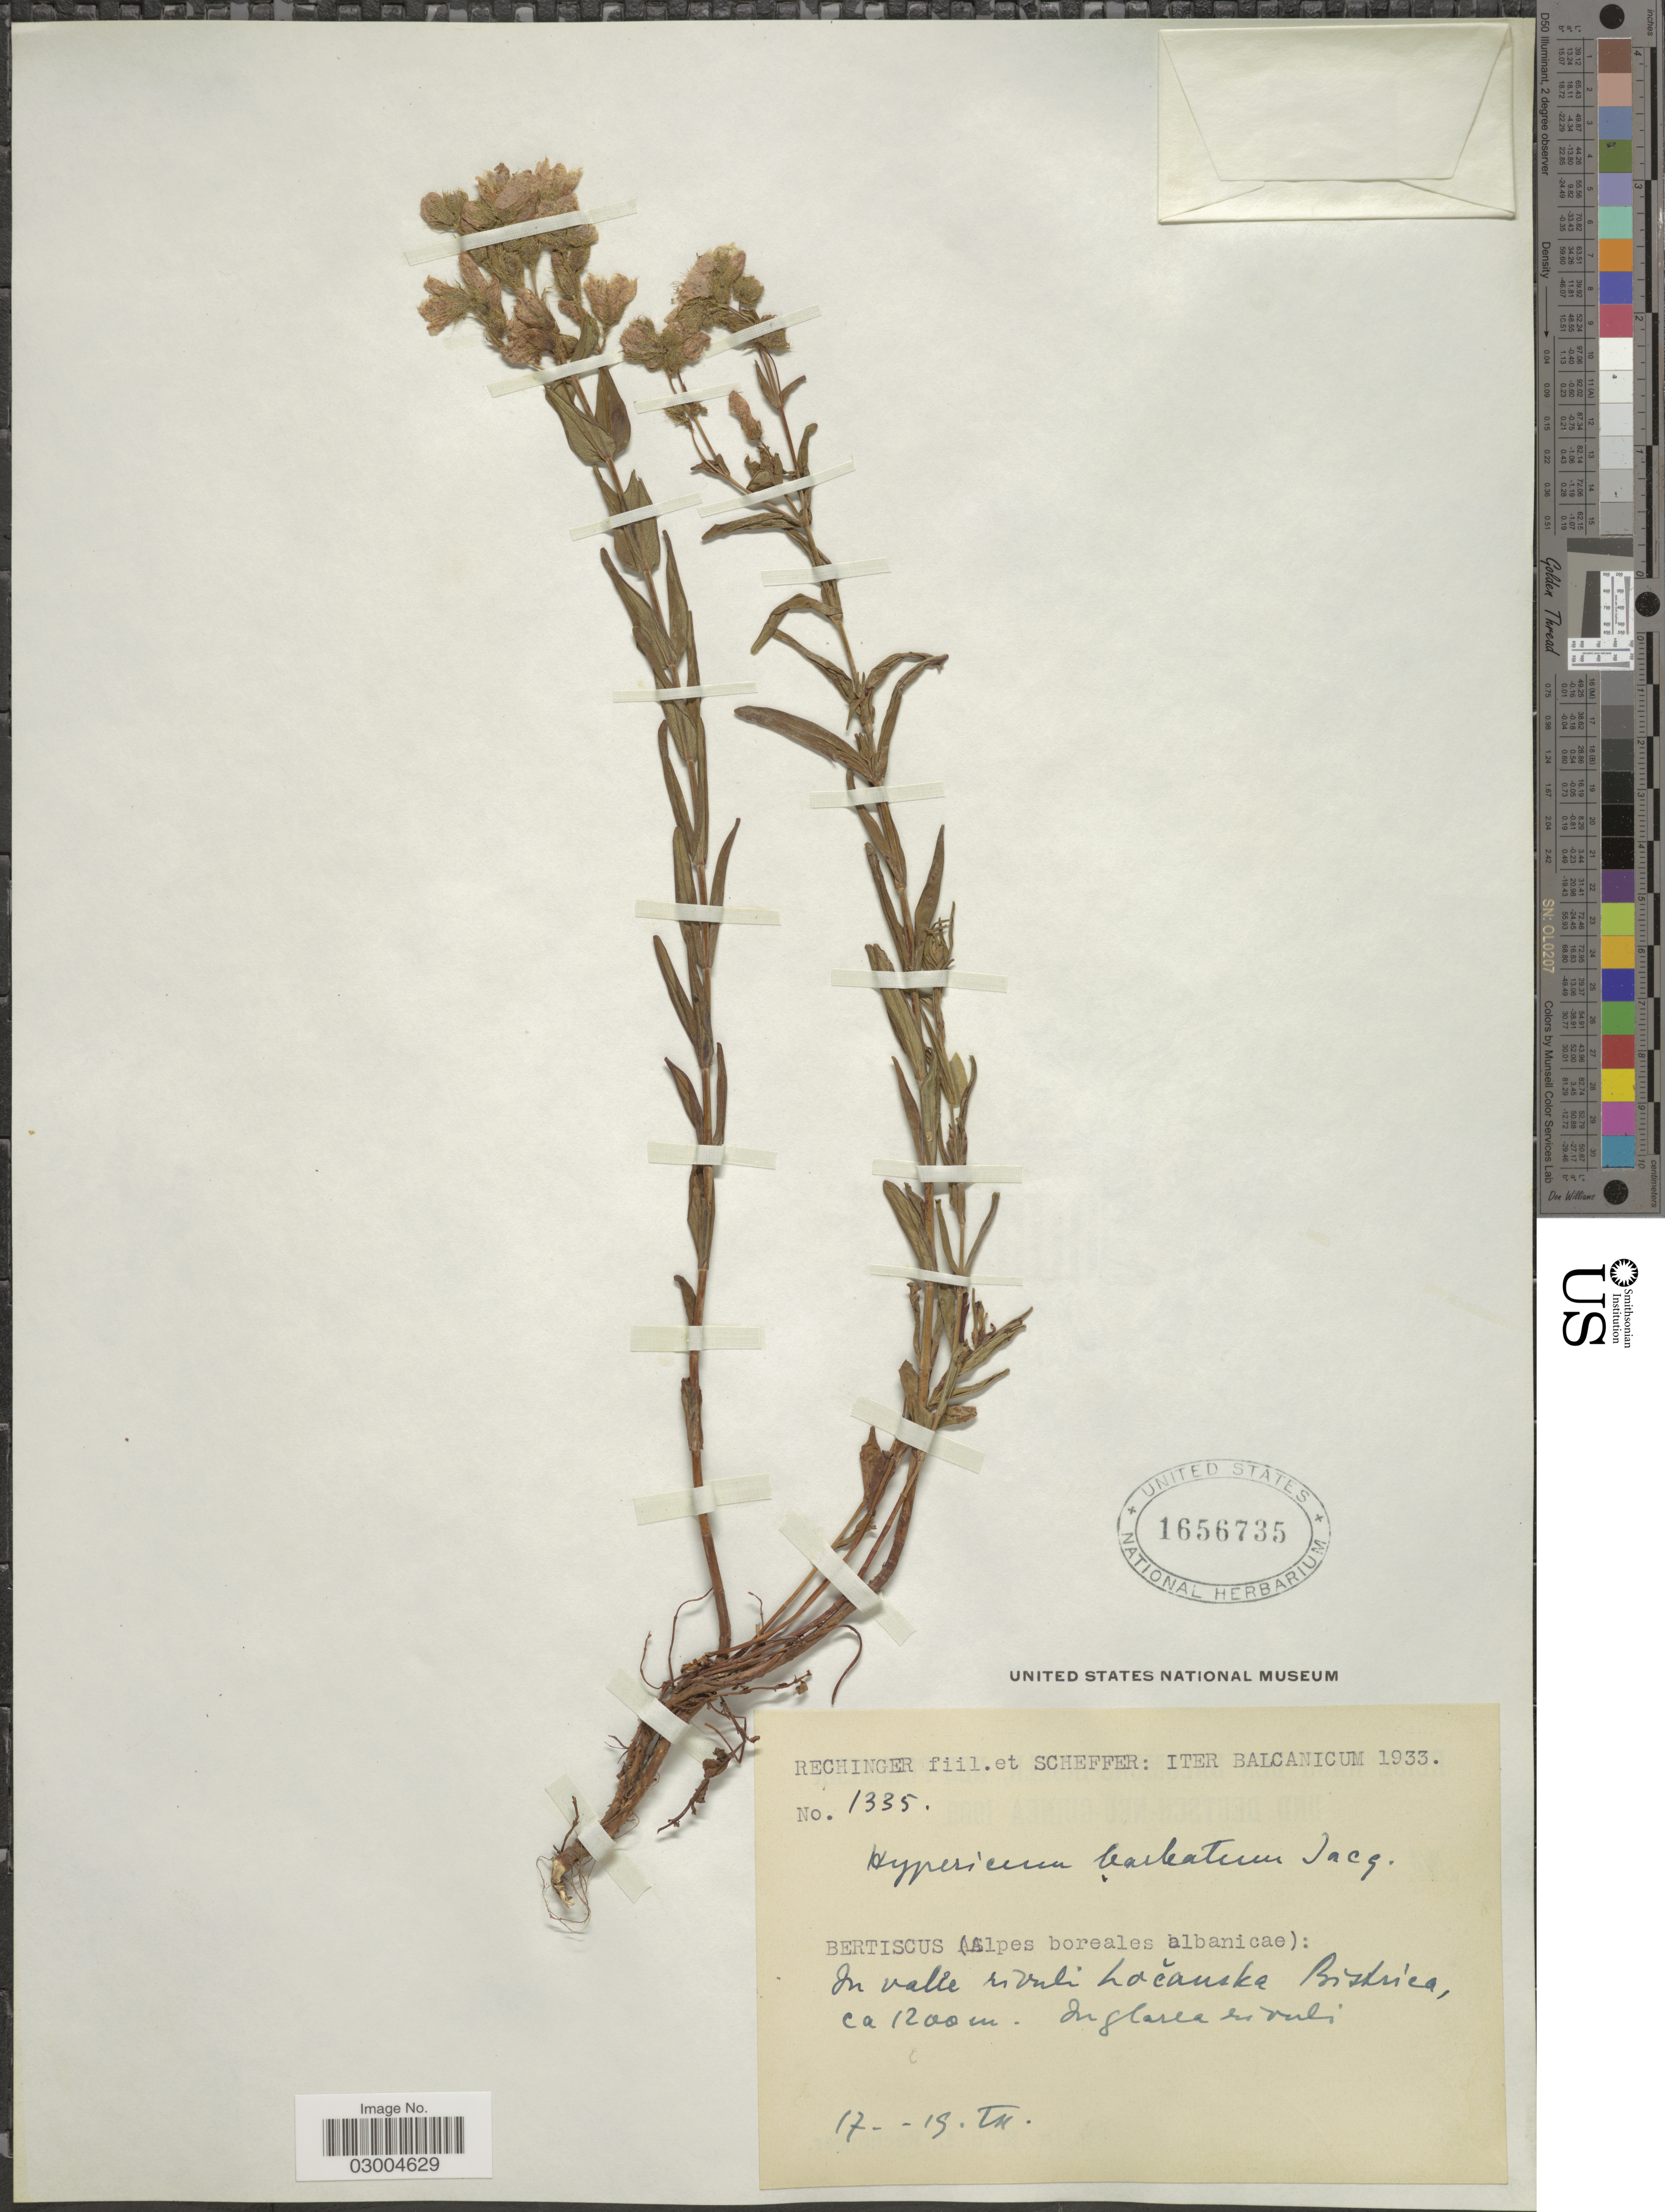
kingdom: Plantae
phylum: Tracheophyta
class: Magnoliopsida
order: Malpighiales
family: Hypericaceae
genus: Hypericum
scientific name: Hypericum barbatum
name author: Jacq.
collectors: -- Rechinger & Scheffer, --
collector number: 1335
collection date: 1933-07-17/1933-07-19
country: Albania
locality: Balcanium. Bertiscus (Alpes boreales albanicae): In valle rivuli Locauska [interpreted] Bistúca.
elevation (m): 1200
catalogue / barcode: US 1656735